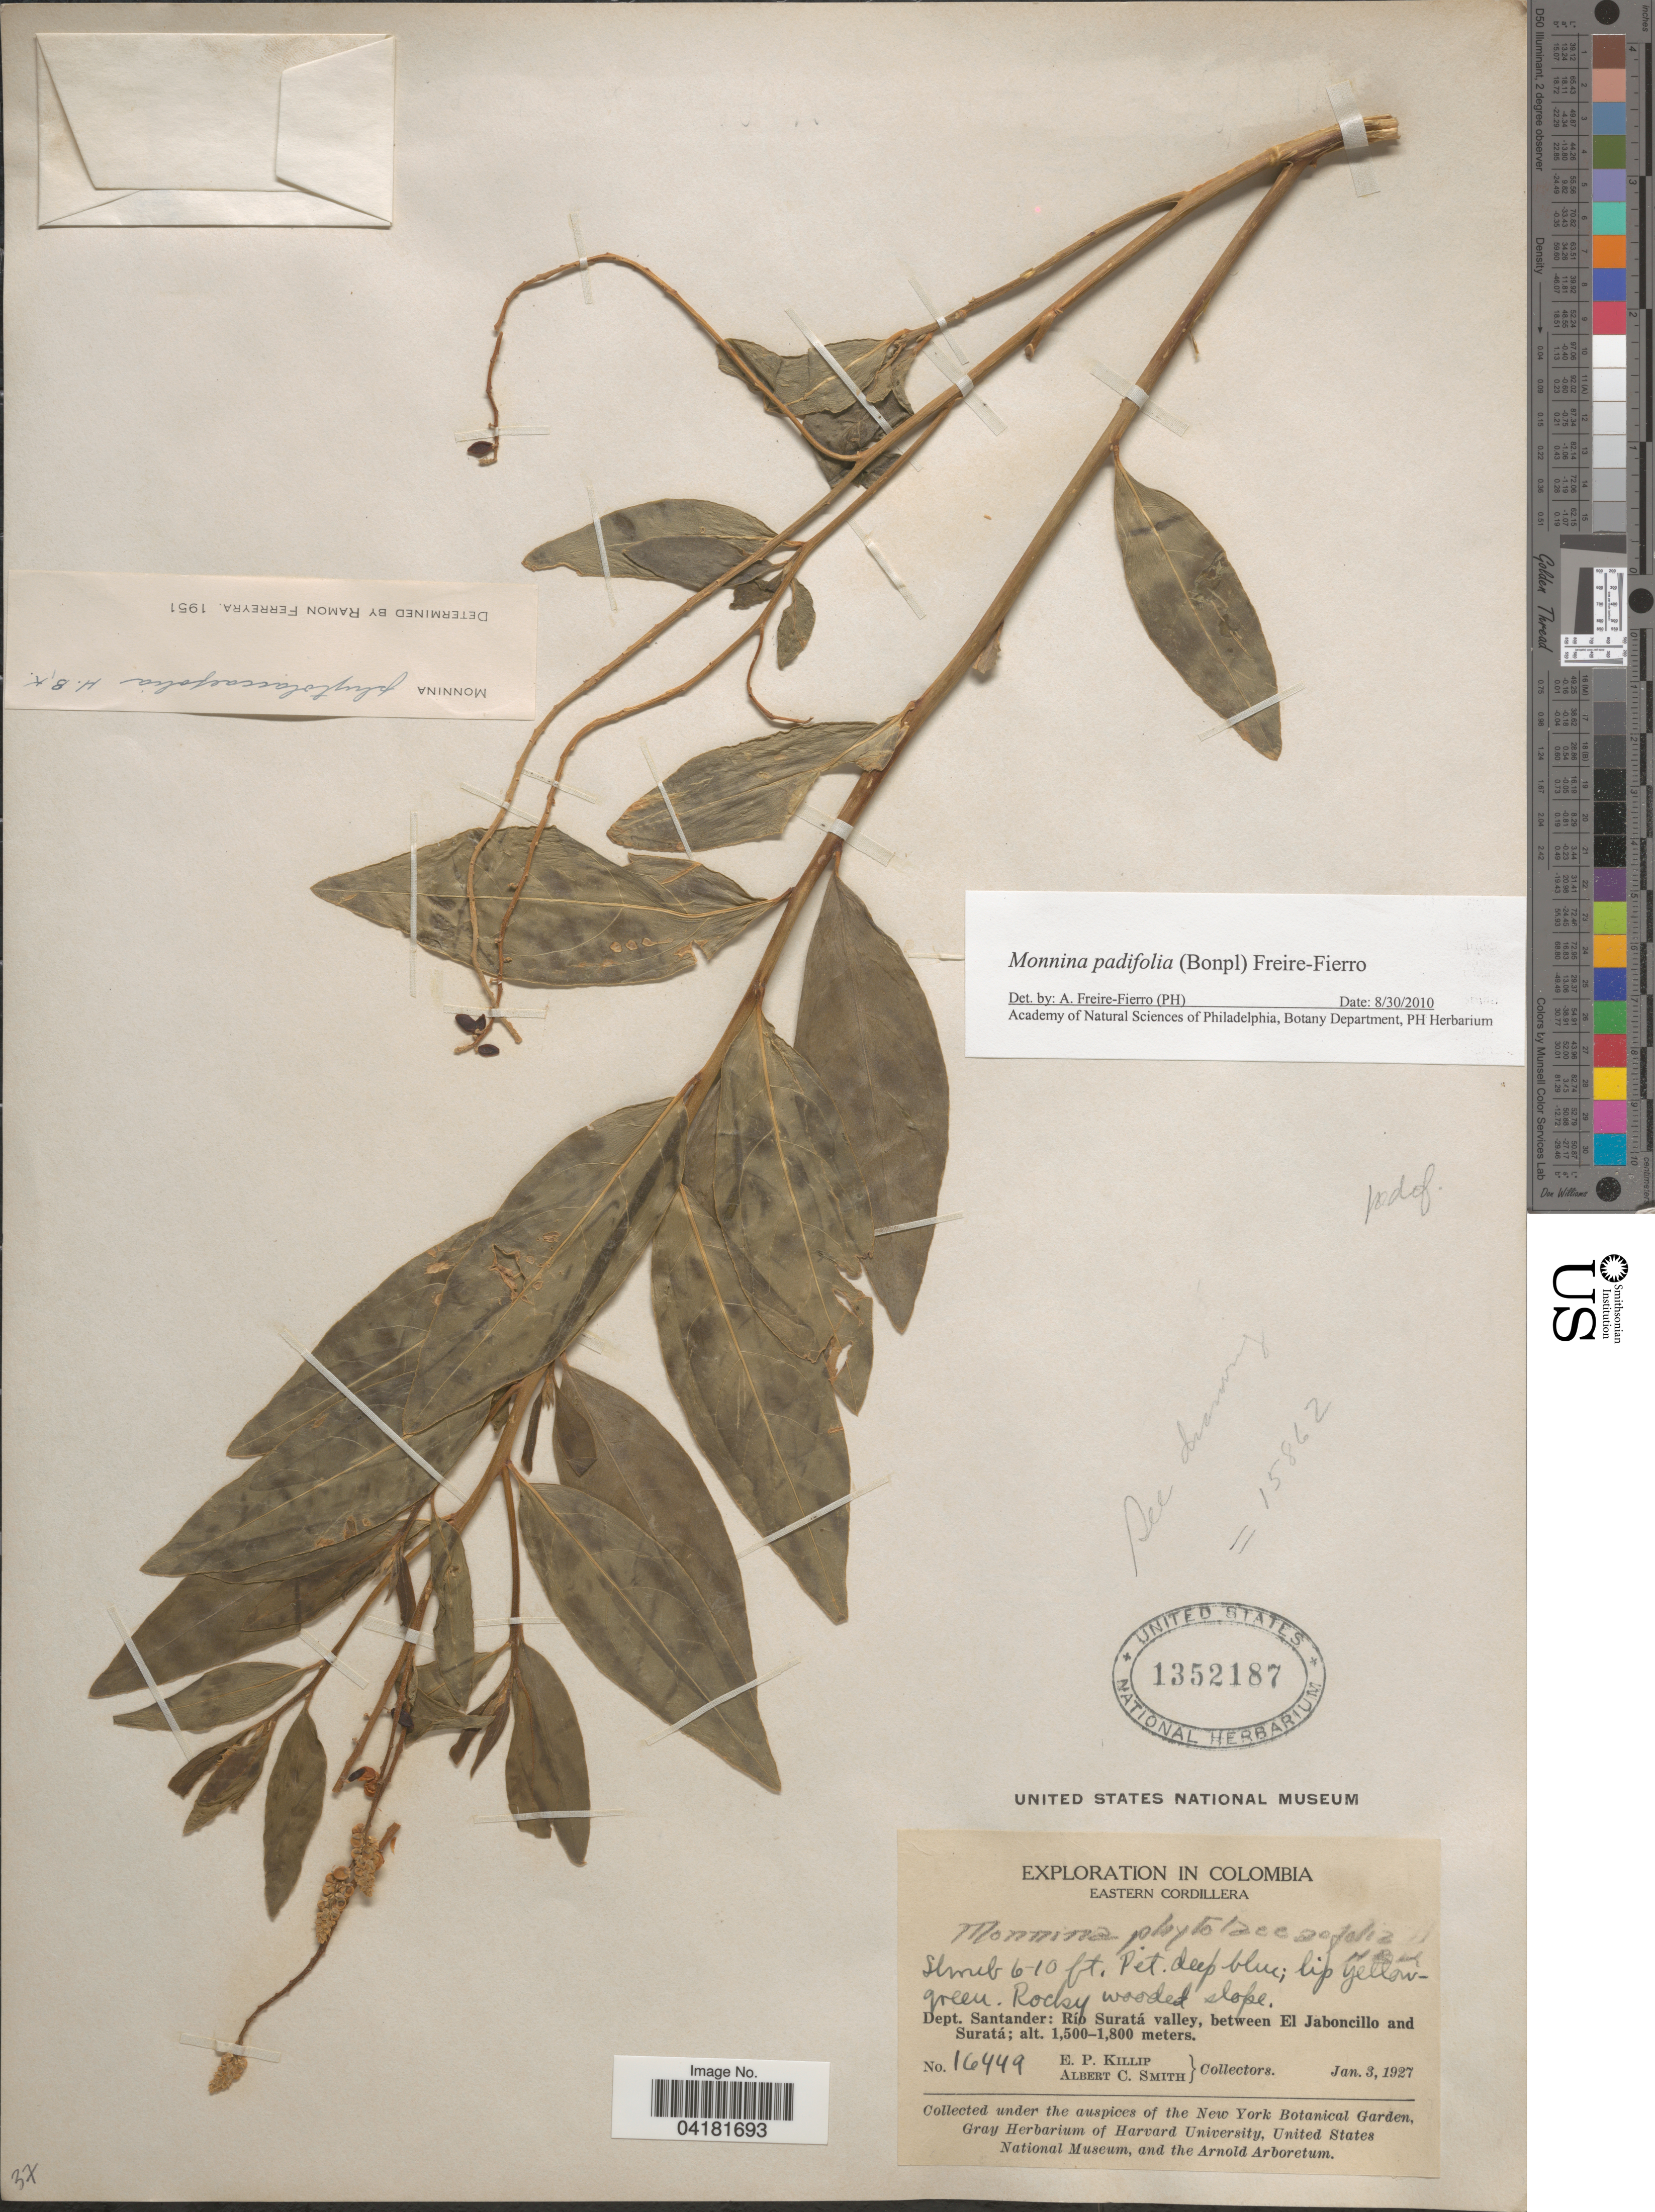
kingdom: Plantae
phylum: Tracheophyta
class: Magnoliopsida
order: Fabales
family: Polygalaceae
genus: Monnina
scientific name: Monnina padifolia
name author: (Bonpl.) Freire-Fierro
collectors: E. P. Killip & A. C. Smith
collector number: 16449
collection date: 1927-01-03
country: Colombia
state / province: Santander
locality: Exploration in Colombia. Eastern Cordillera. Dept. Santander: Río Suratá valley, between El Jaboncillo and Suratá.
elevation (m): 1500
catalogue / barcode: US 1352187